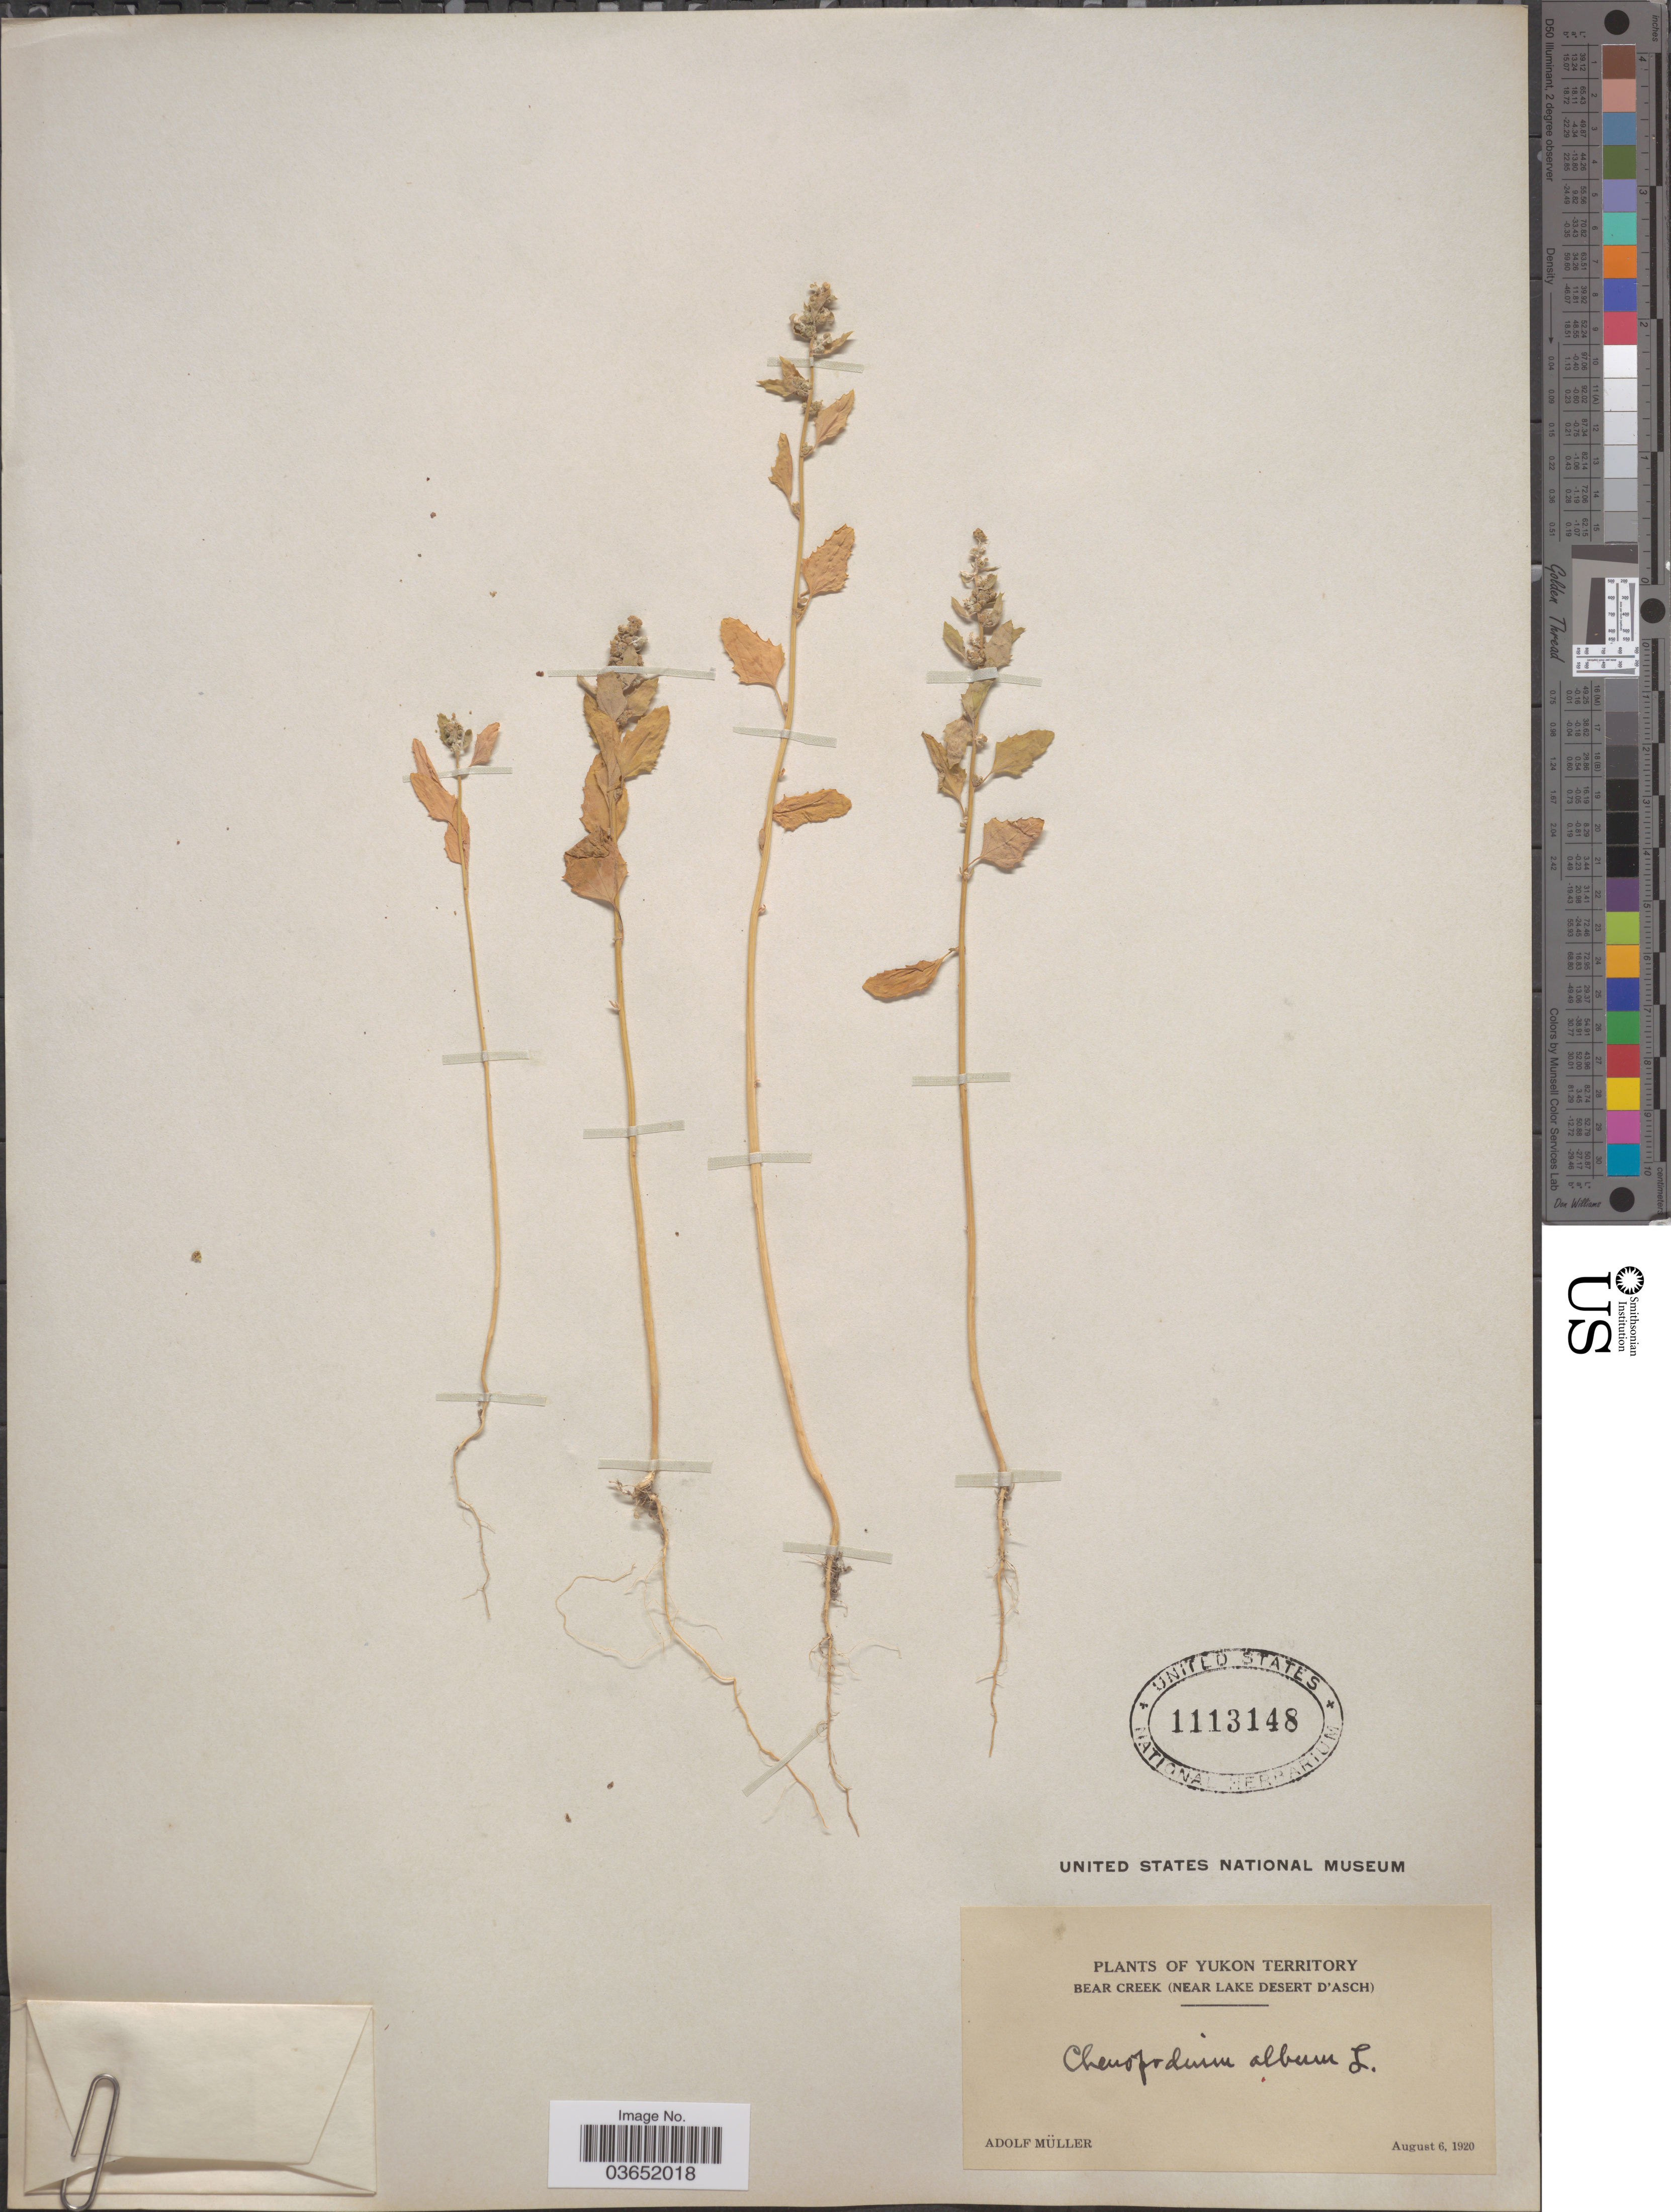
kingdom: Plantae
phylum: Tracheophyta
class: Magnoliopsida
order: Caryophyllales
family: Amaranthaceae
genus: Chenopodium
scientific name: Chenopodium album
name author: L.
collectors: A. Muller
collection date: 1920-08-06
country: Canada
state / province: Yukon Territory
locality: Bear Creek (near Lake Desert D'Asch).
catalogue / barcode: US 1113148